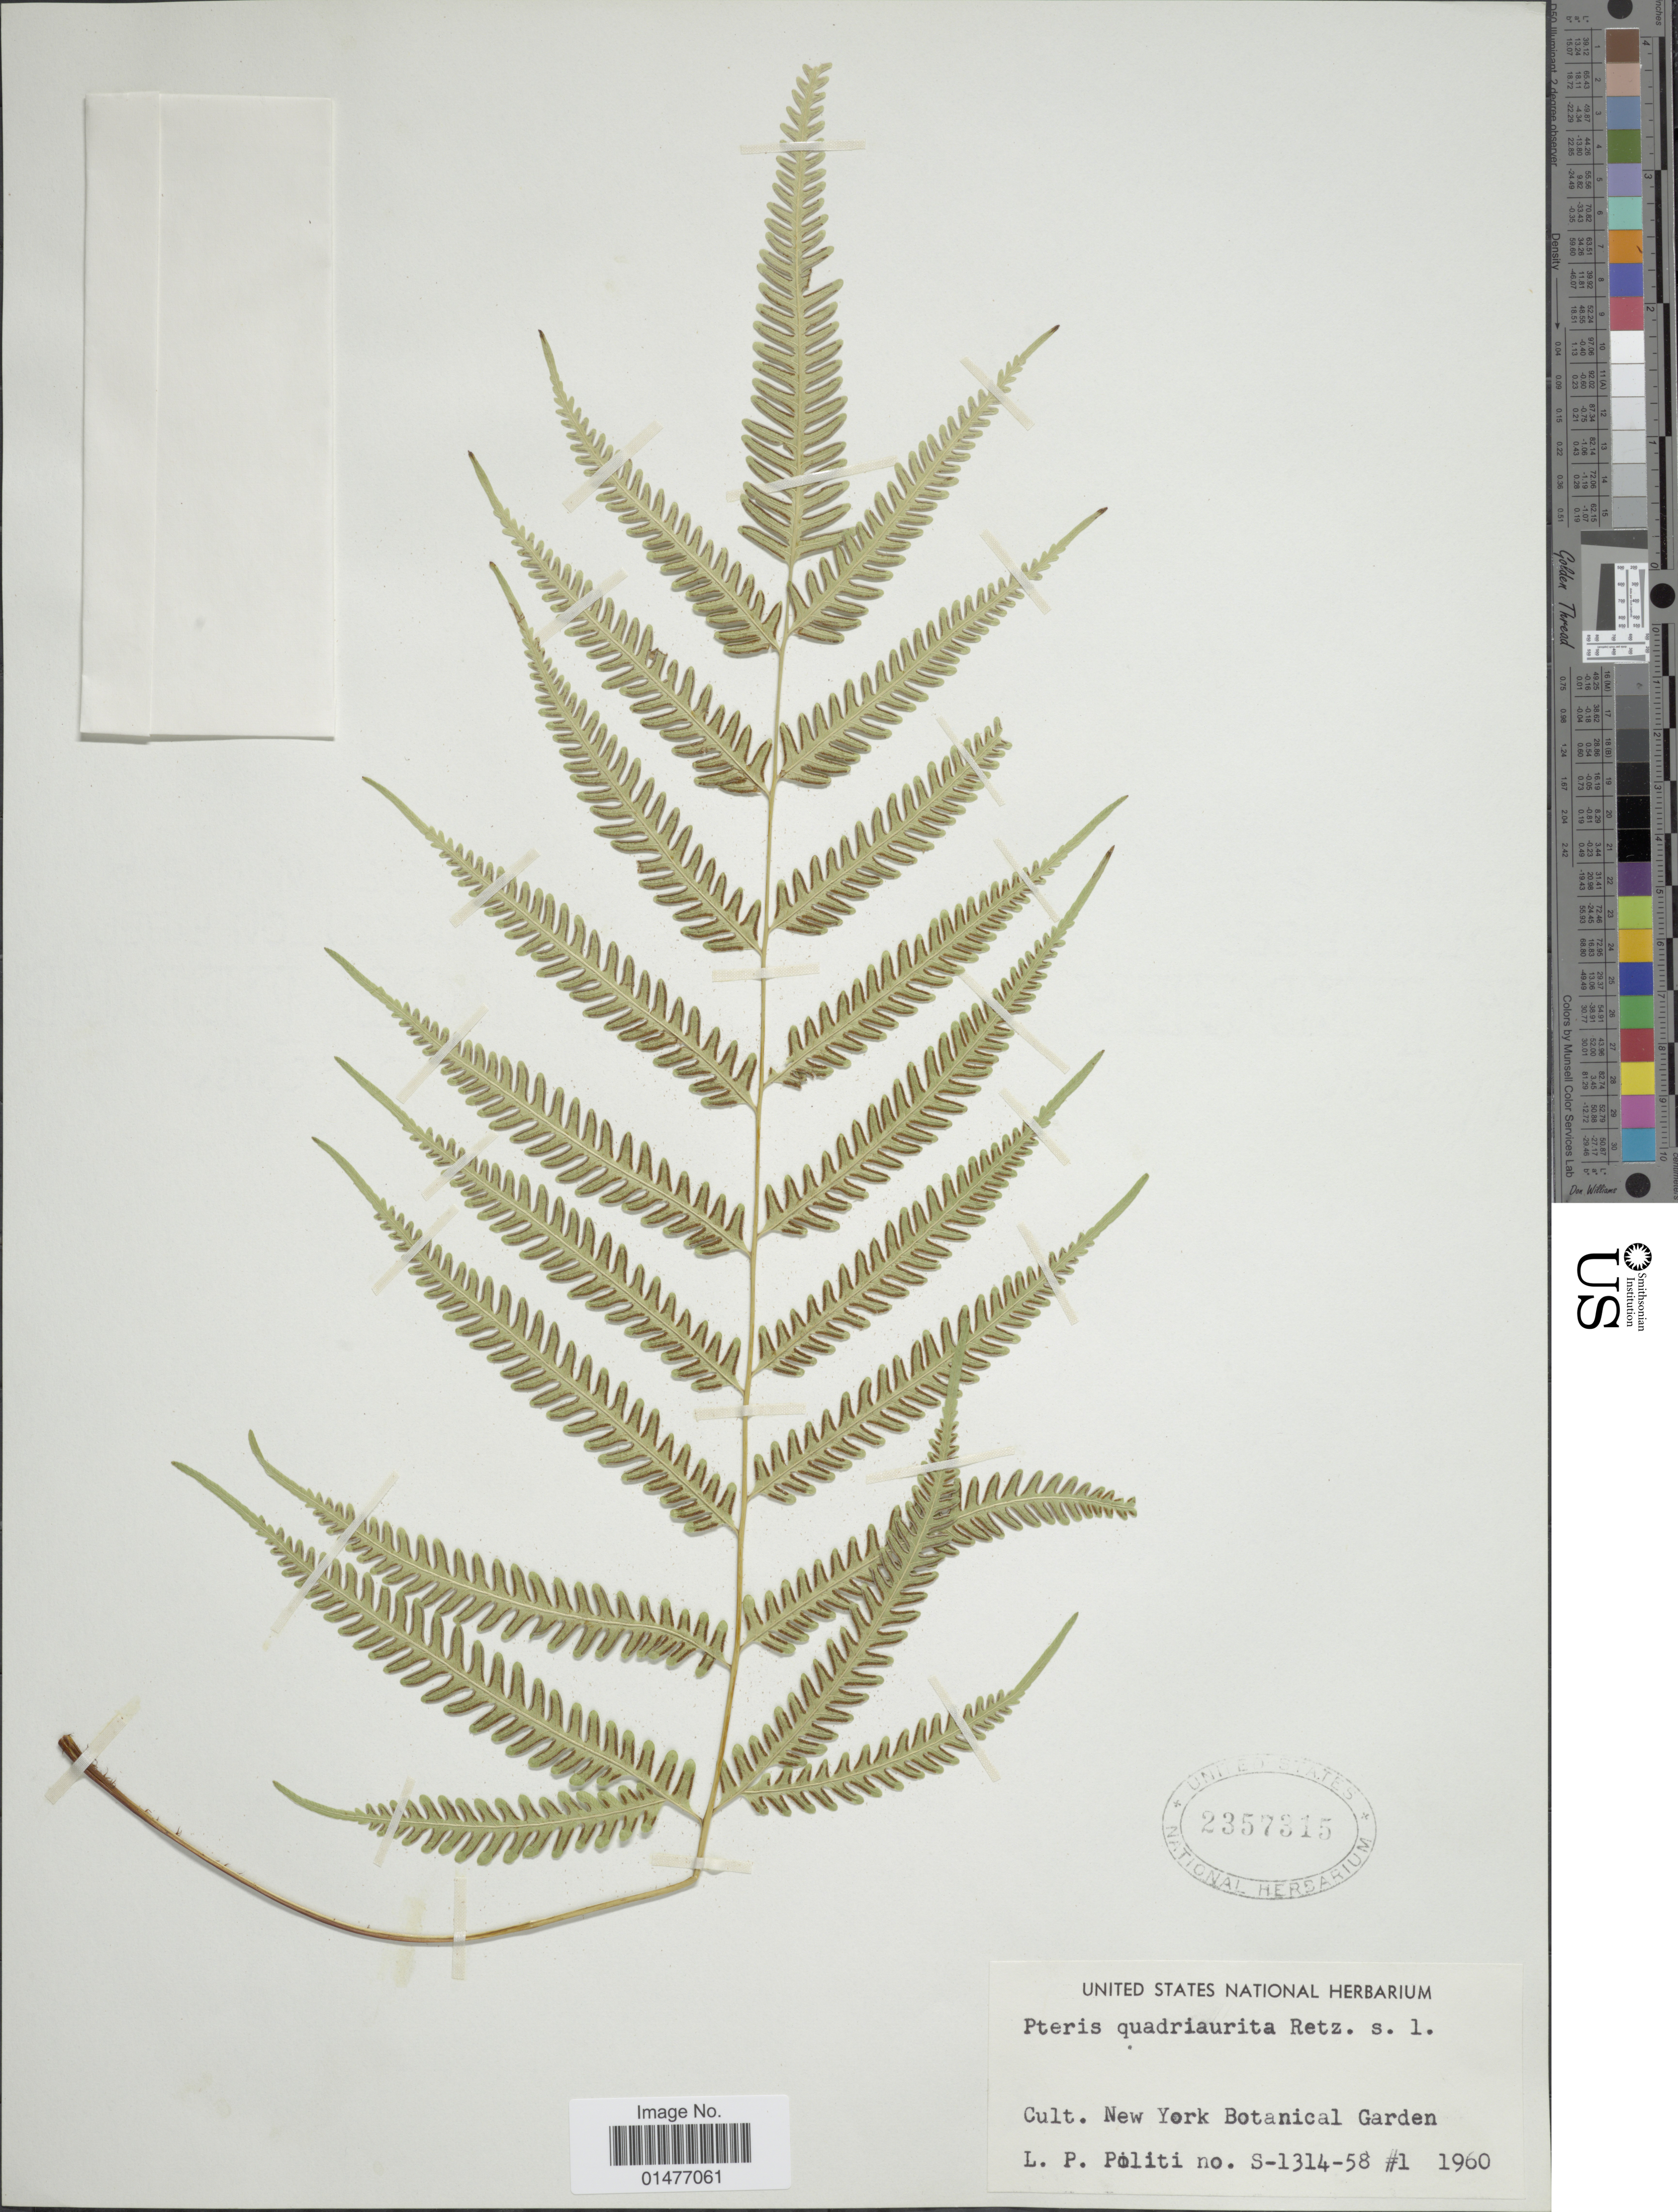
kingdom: Plantae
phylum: Tracheophyta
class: Polypodiopsida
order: Polypodiales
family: Pteridaceae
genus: Pteris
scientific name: Pteris quadriaurita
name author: Retz.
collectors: L. Politi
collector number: s-1314-58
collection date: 1960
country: United States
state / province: New York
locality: Cult. New York Botanical Garden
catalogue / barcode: US 2357315